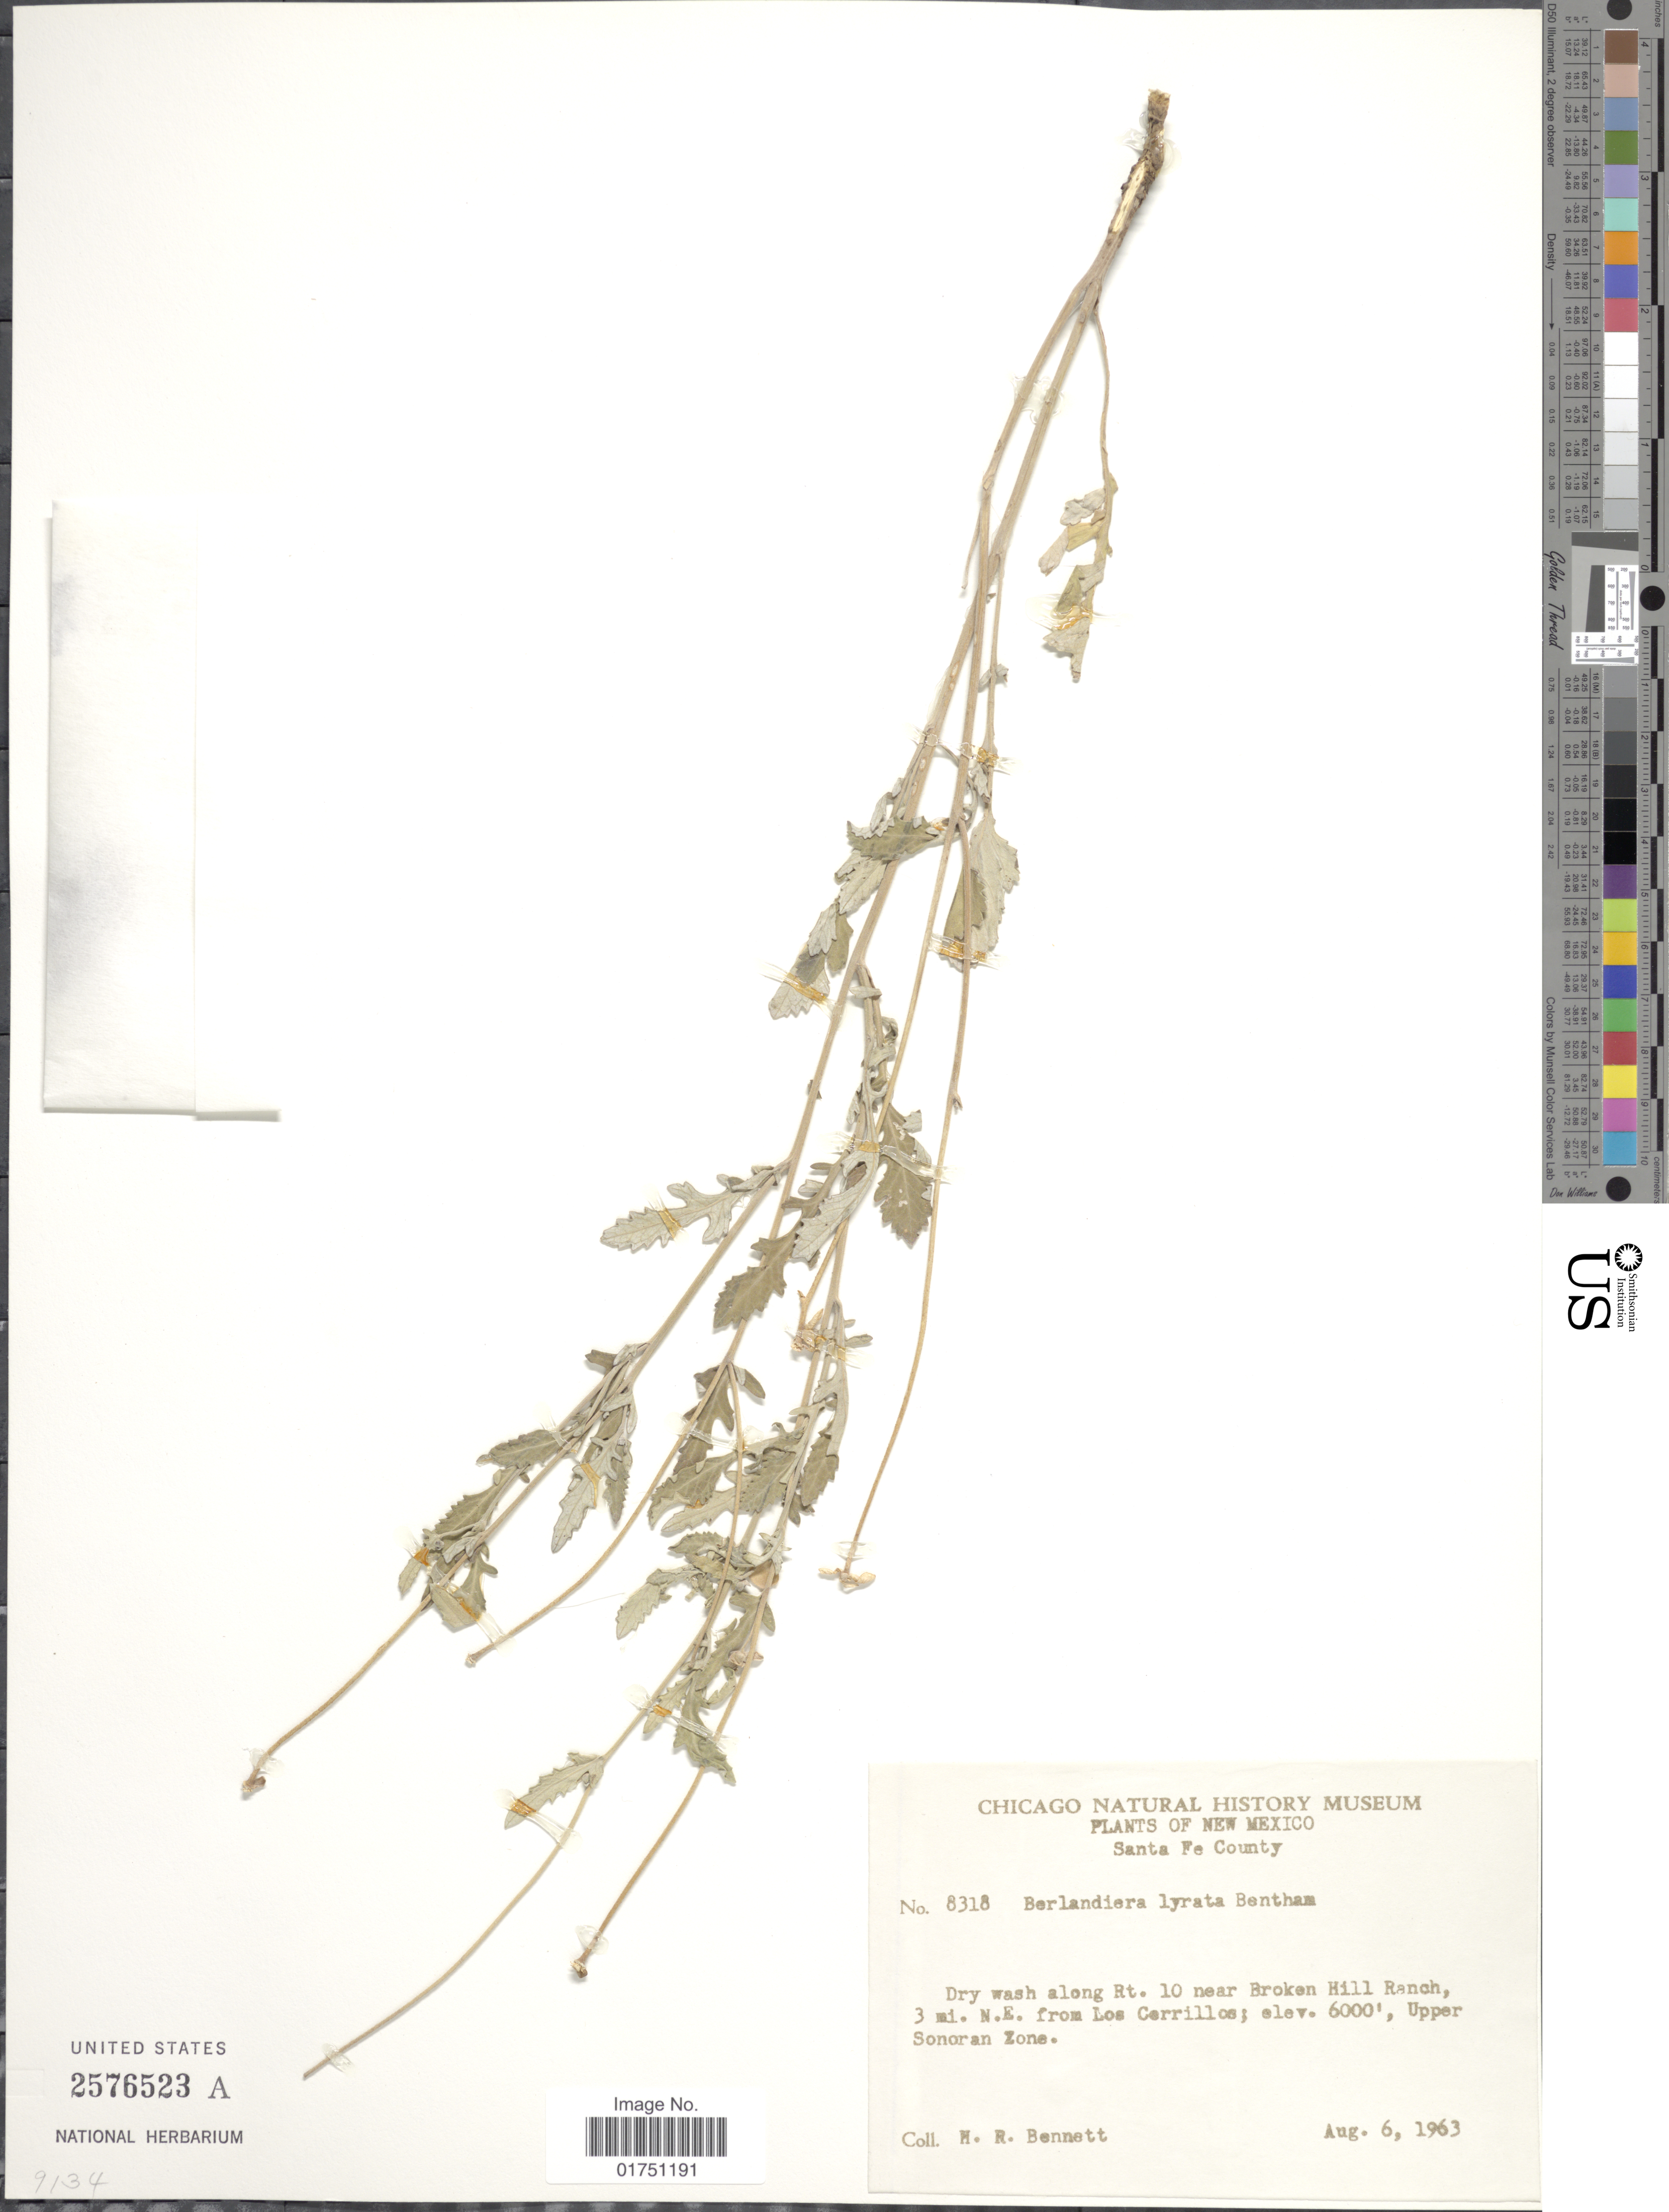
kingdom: Plantae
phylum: Tracheophyta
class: Magnoliopsida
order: Asterales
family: Asteraceae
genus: Berlandiera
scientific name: Berlandiera lyrata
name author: Benth.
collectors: H. R. Bennett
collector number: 8318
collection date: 1963-08-06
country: United States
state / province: New Mexico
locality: Santa Fe County. Dry wash along Rt. 10 near Broken Hill Ranch, 3 mi. N.E. from Los Cerrillos; Upper Sonoran Zone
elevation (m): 1829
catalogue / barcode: US 2576523A